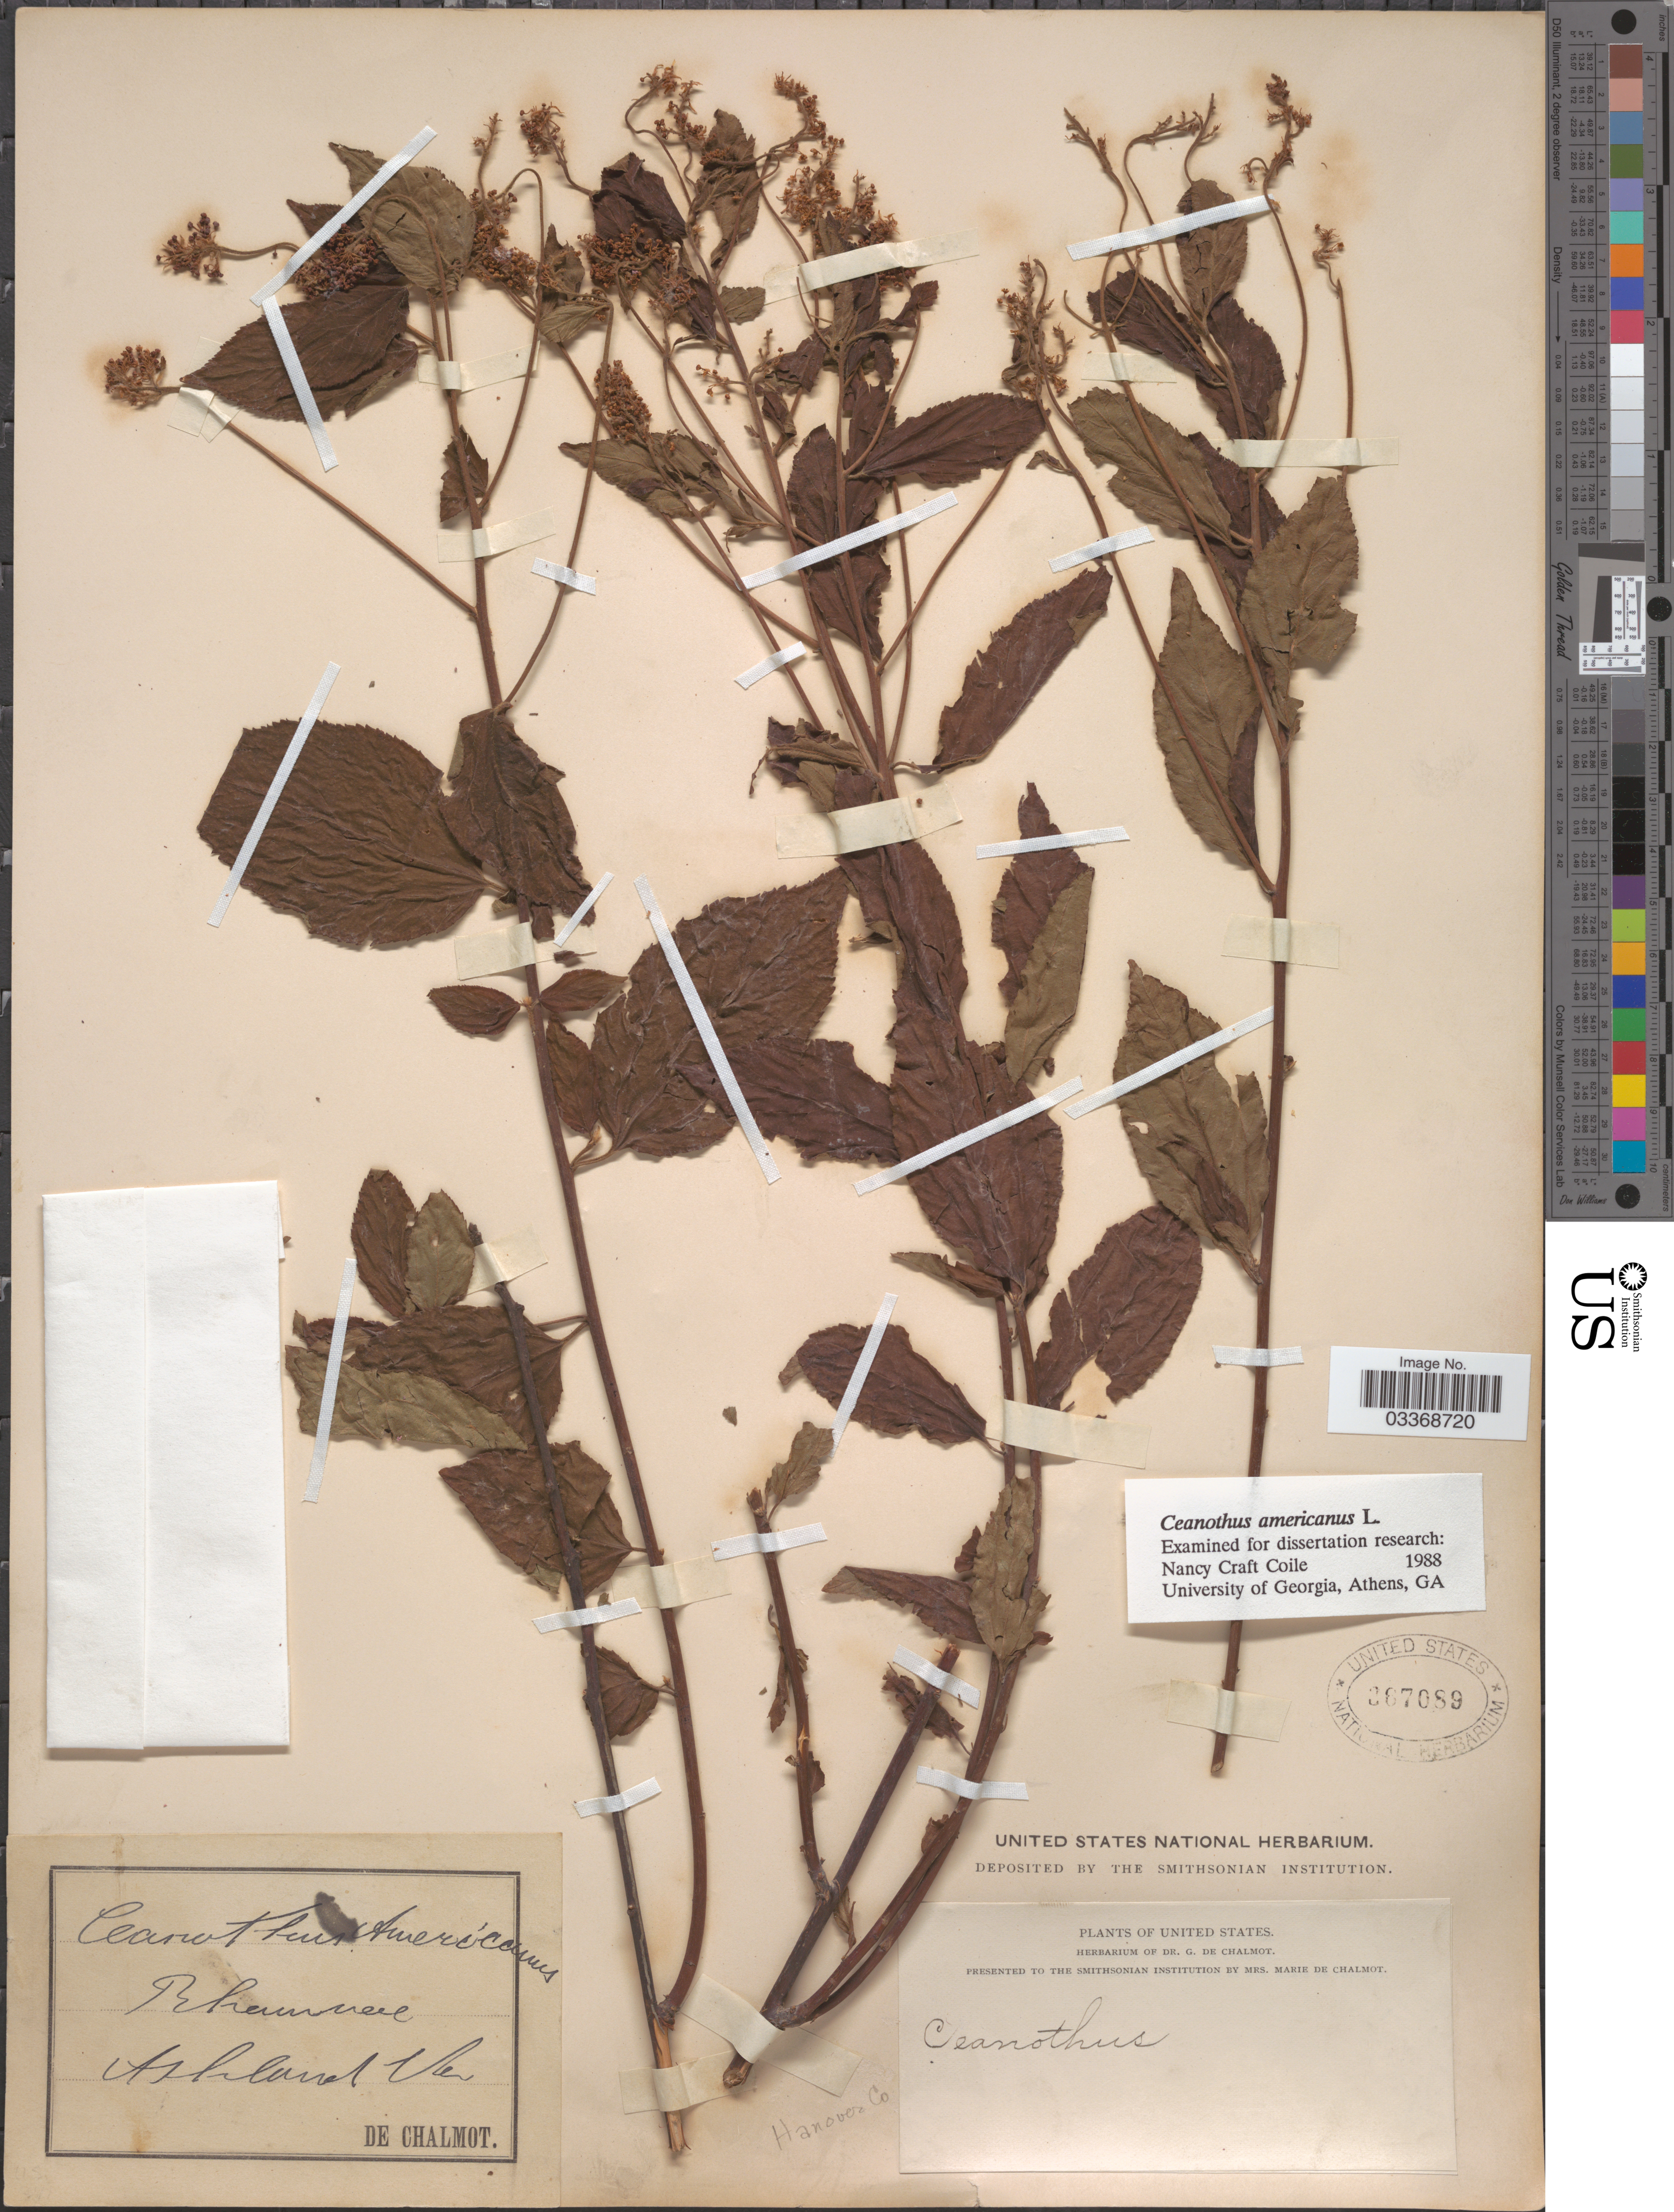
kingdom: Plantae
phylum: Tracheophyta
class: Magnoliopsida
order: Rosales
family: Rhamnaceae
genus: Ceanothus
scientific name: Ceanothus americanus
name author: L.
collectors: G. de Chalmot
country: United States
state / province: Virginia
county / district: Hanover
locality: Ashland, Hanover Co.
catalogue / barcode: US 367089